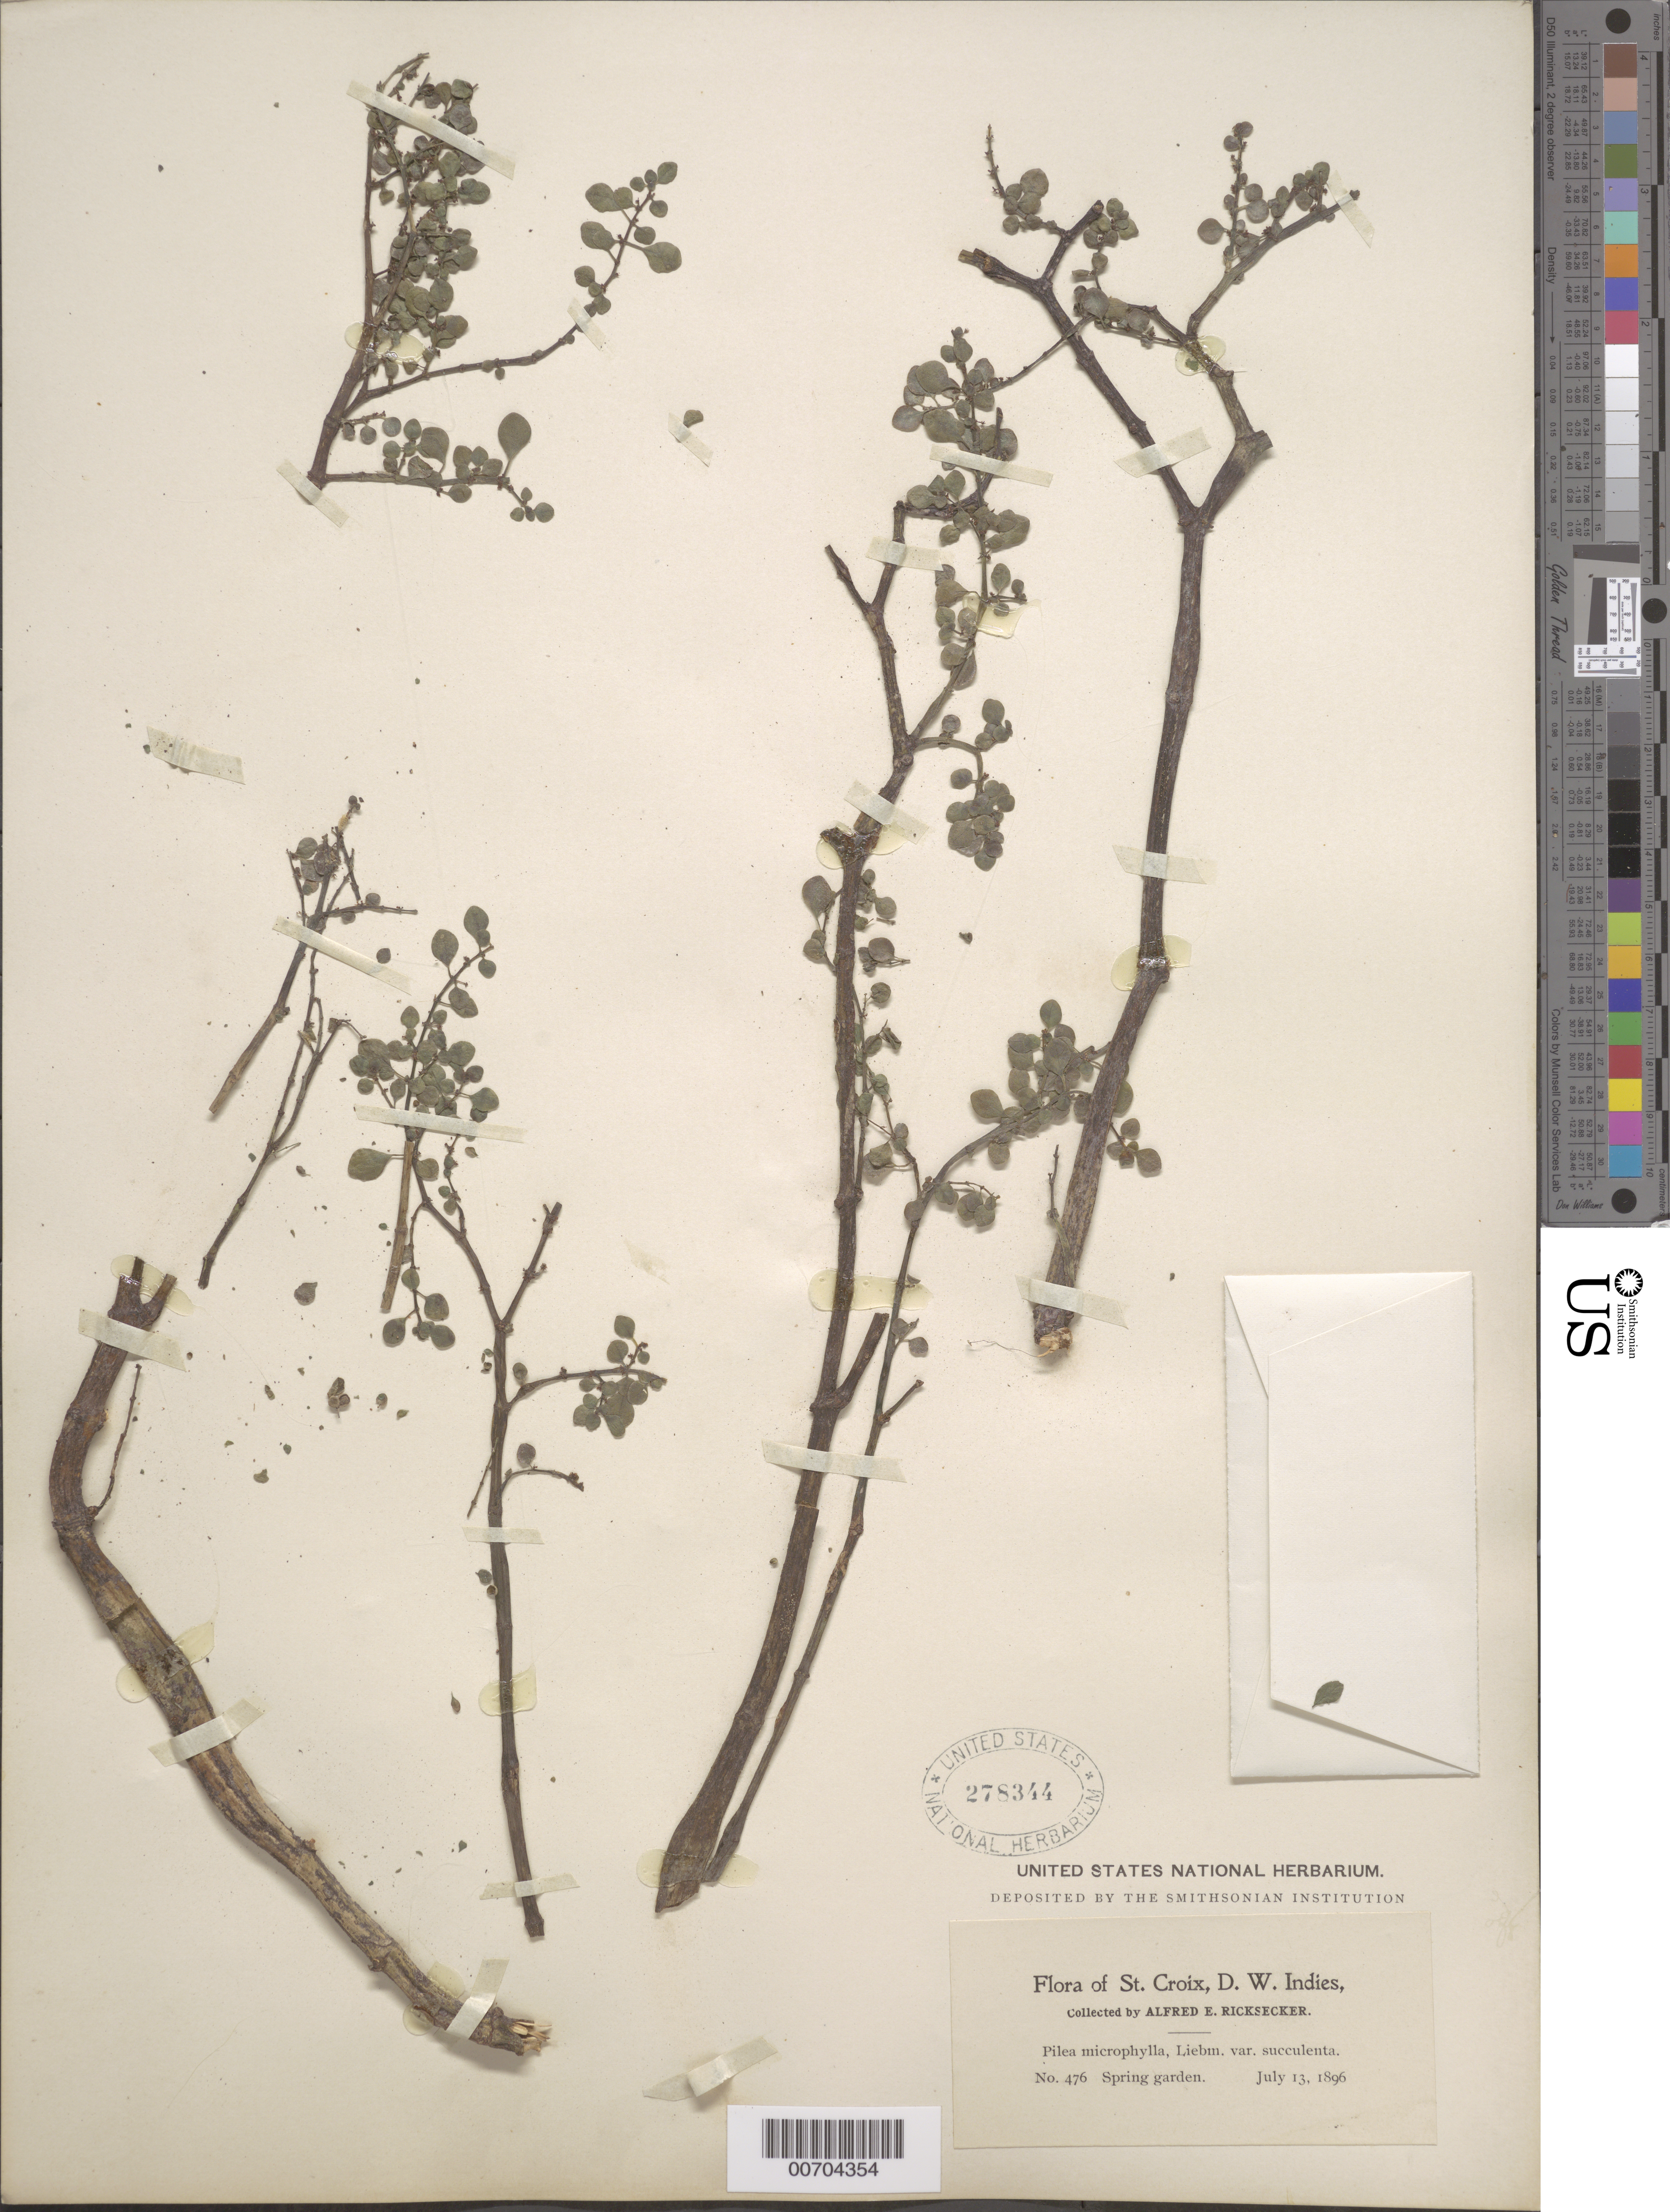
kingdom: Plantae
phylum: Tracheophyta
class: Magnoliopsida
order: Rosales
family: Urticaceae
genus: Pilea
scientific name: Pilea microphylla var. succulenta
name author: Griseb.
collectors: A. E. Ricksecker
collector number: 476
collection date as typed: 13 Jul 1896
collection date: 1896-07-13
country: U.S. Virgin Islands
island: St. Croix Island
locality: Spring garden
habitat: garden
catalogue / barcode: US 278344